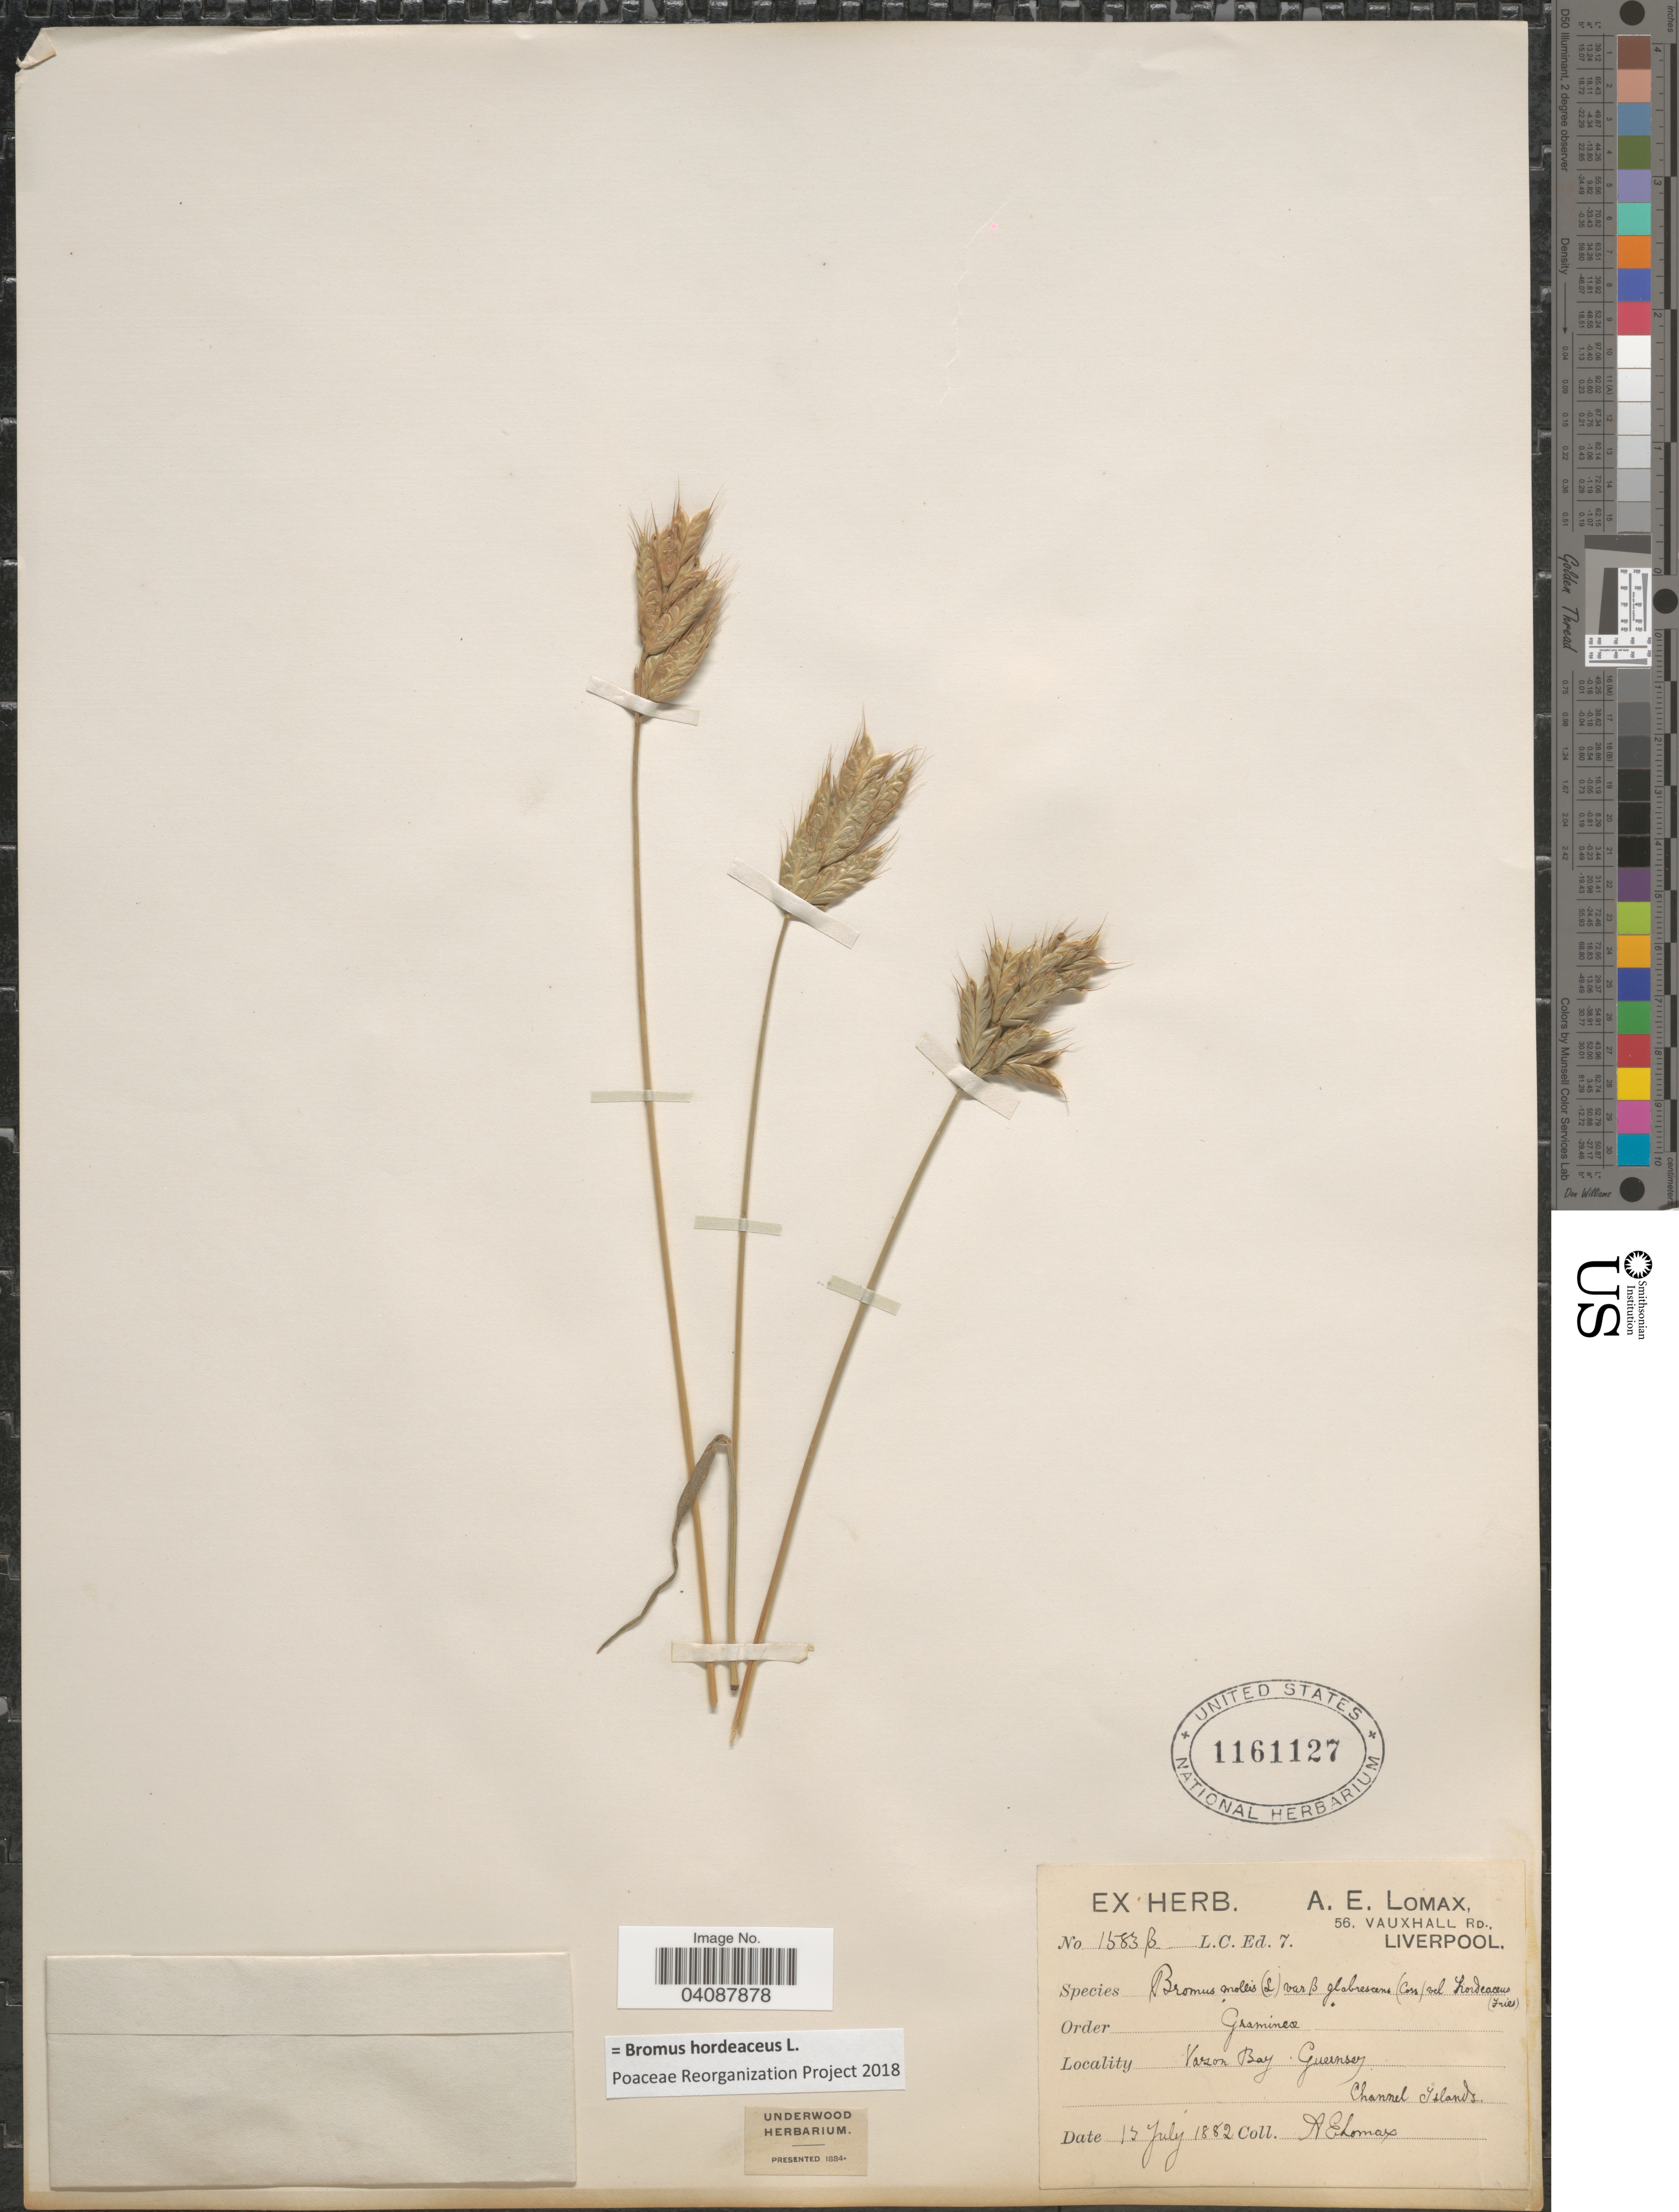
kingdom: Plantae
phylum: Tracheophyta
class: Liliopsida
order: Poales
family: Poaceae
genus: Bromus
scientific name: Bromus hordeaceus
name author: L.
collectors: A. Lomax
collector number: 1583B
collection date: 1882-07-13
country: United Kingdom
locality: Vazon Bay. Guernsey. Channel Islands.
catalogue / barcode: US 1161127